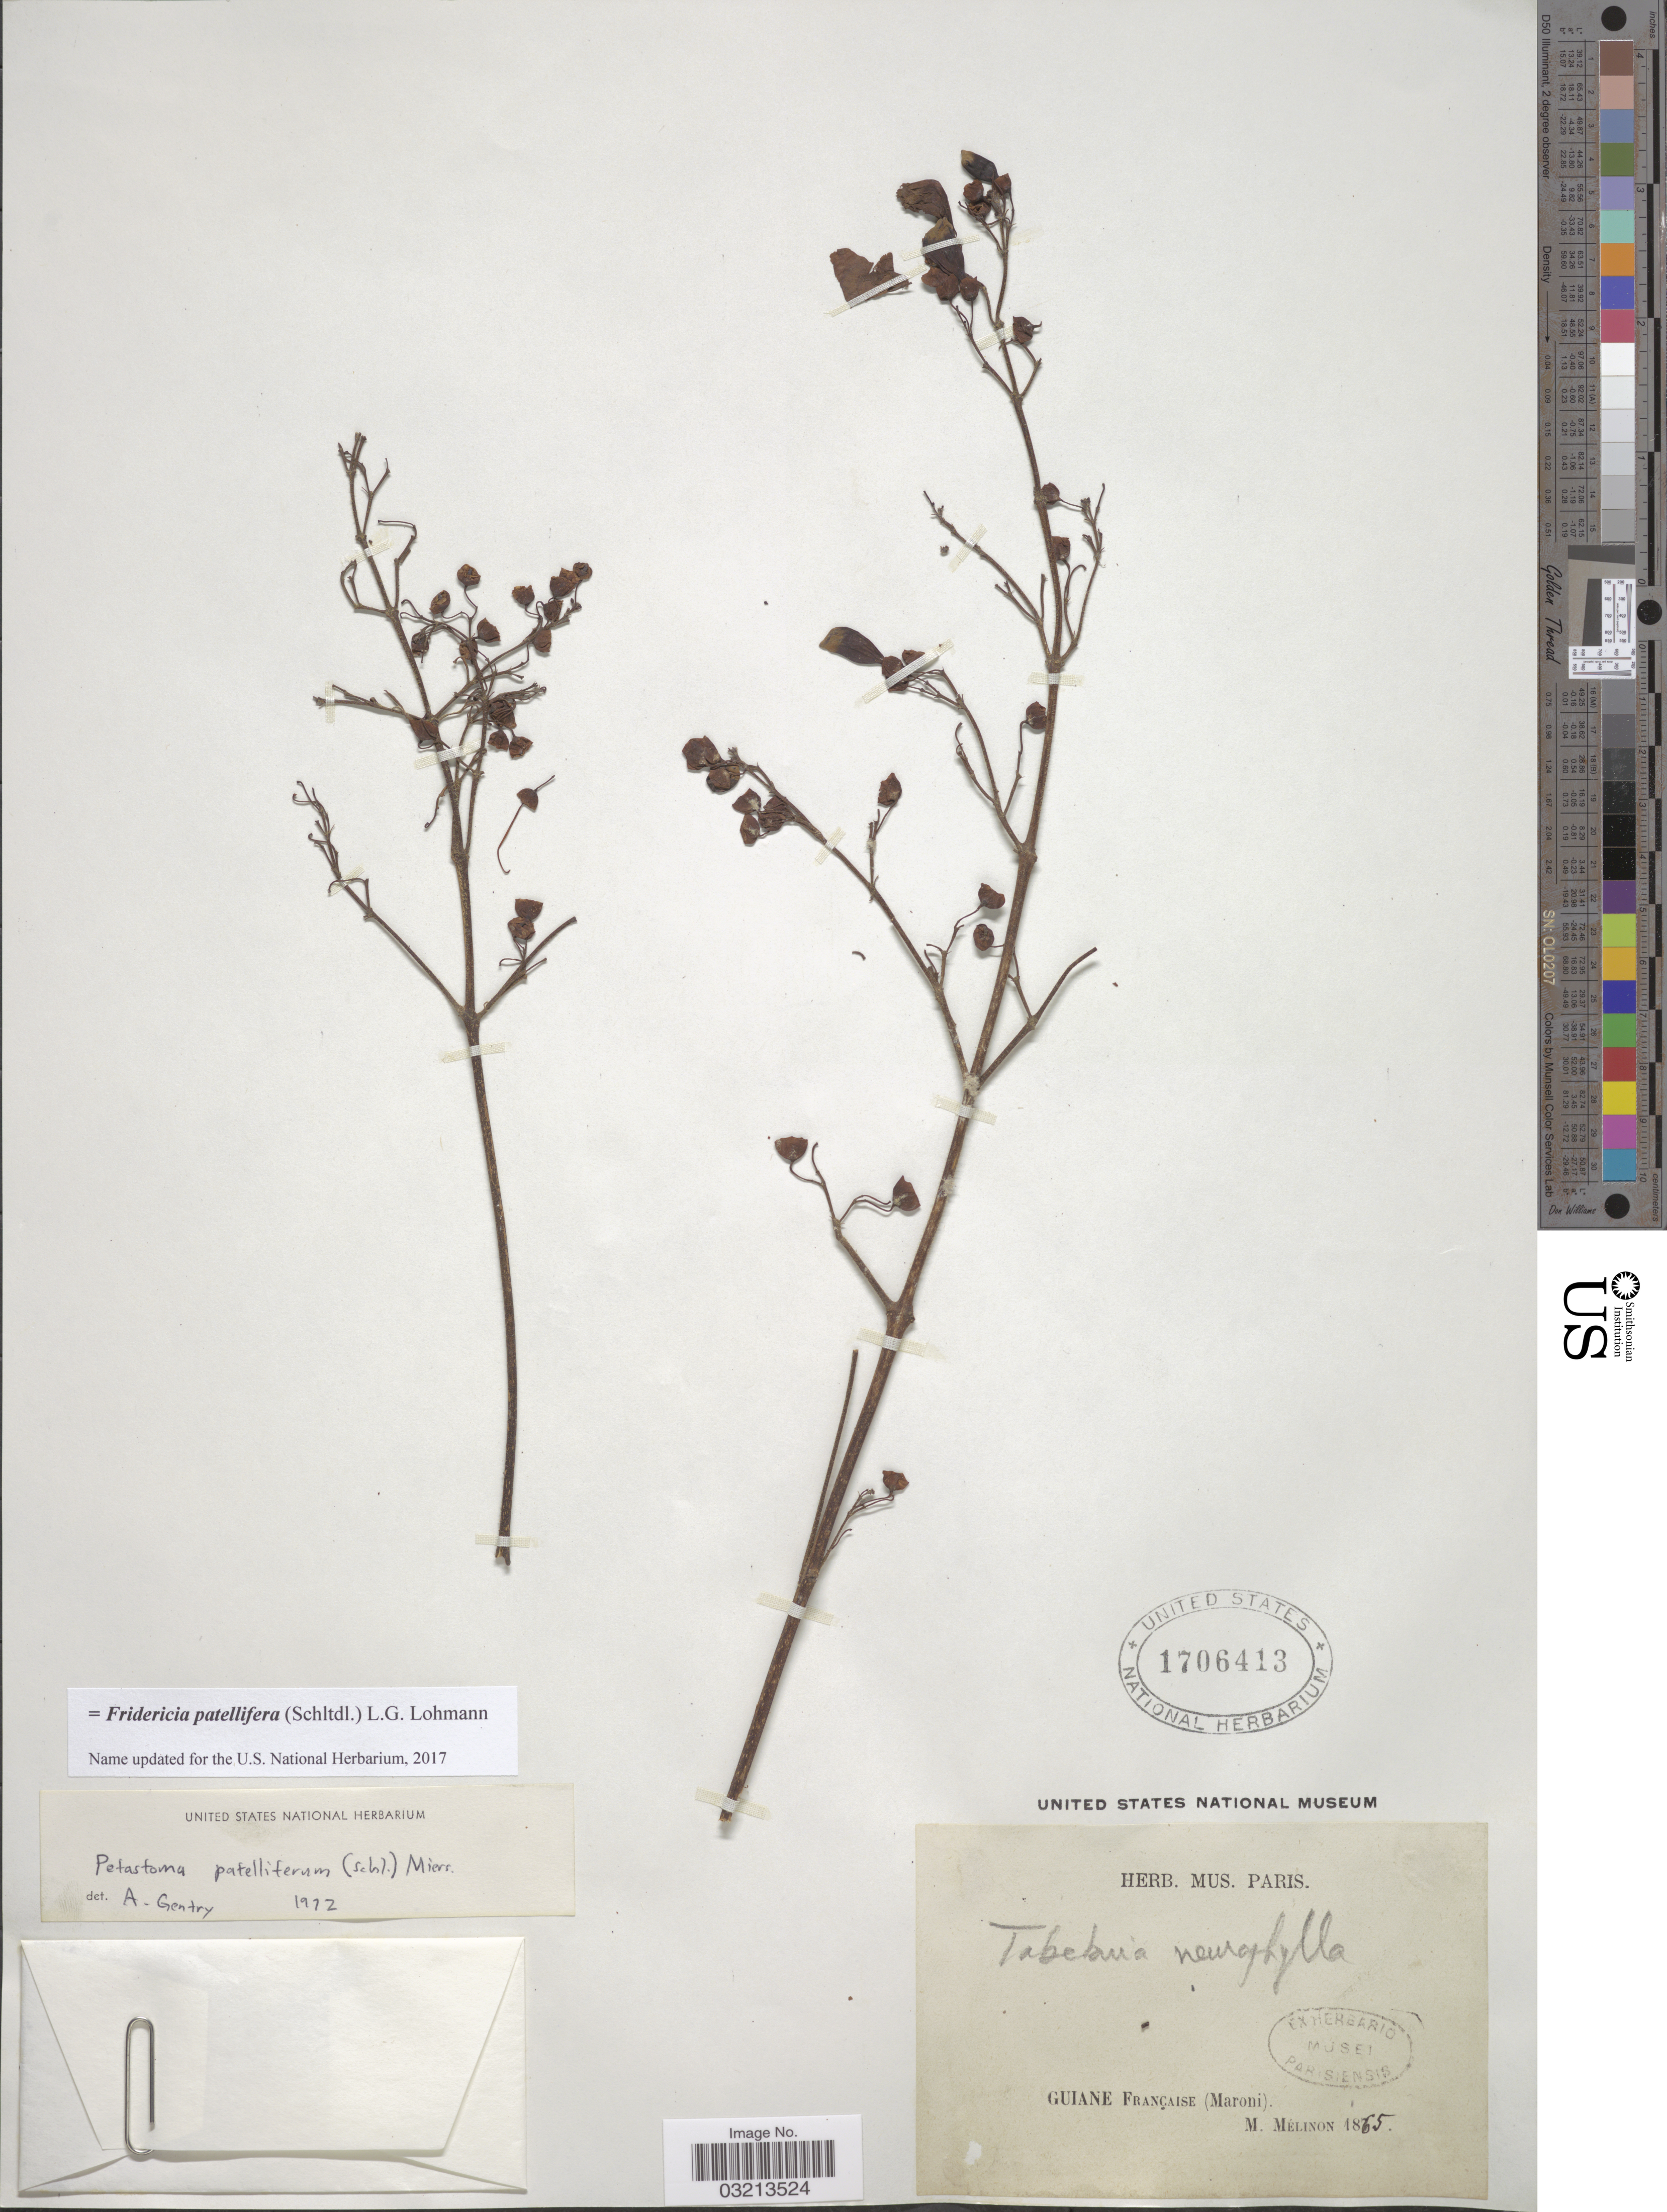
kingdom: Plantae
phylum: Tracheophyta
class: Magnoliopsida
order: Lamiales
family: Bignoniaceae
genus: Fridericia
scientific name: Fridericia patellifera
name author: (Schltdl.) L.G. Lohmann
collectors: M. Melinon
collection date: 1865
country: French Guiana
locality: Guiane Française (Maroni).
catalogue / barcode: US 1706413